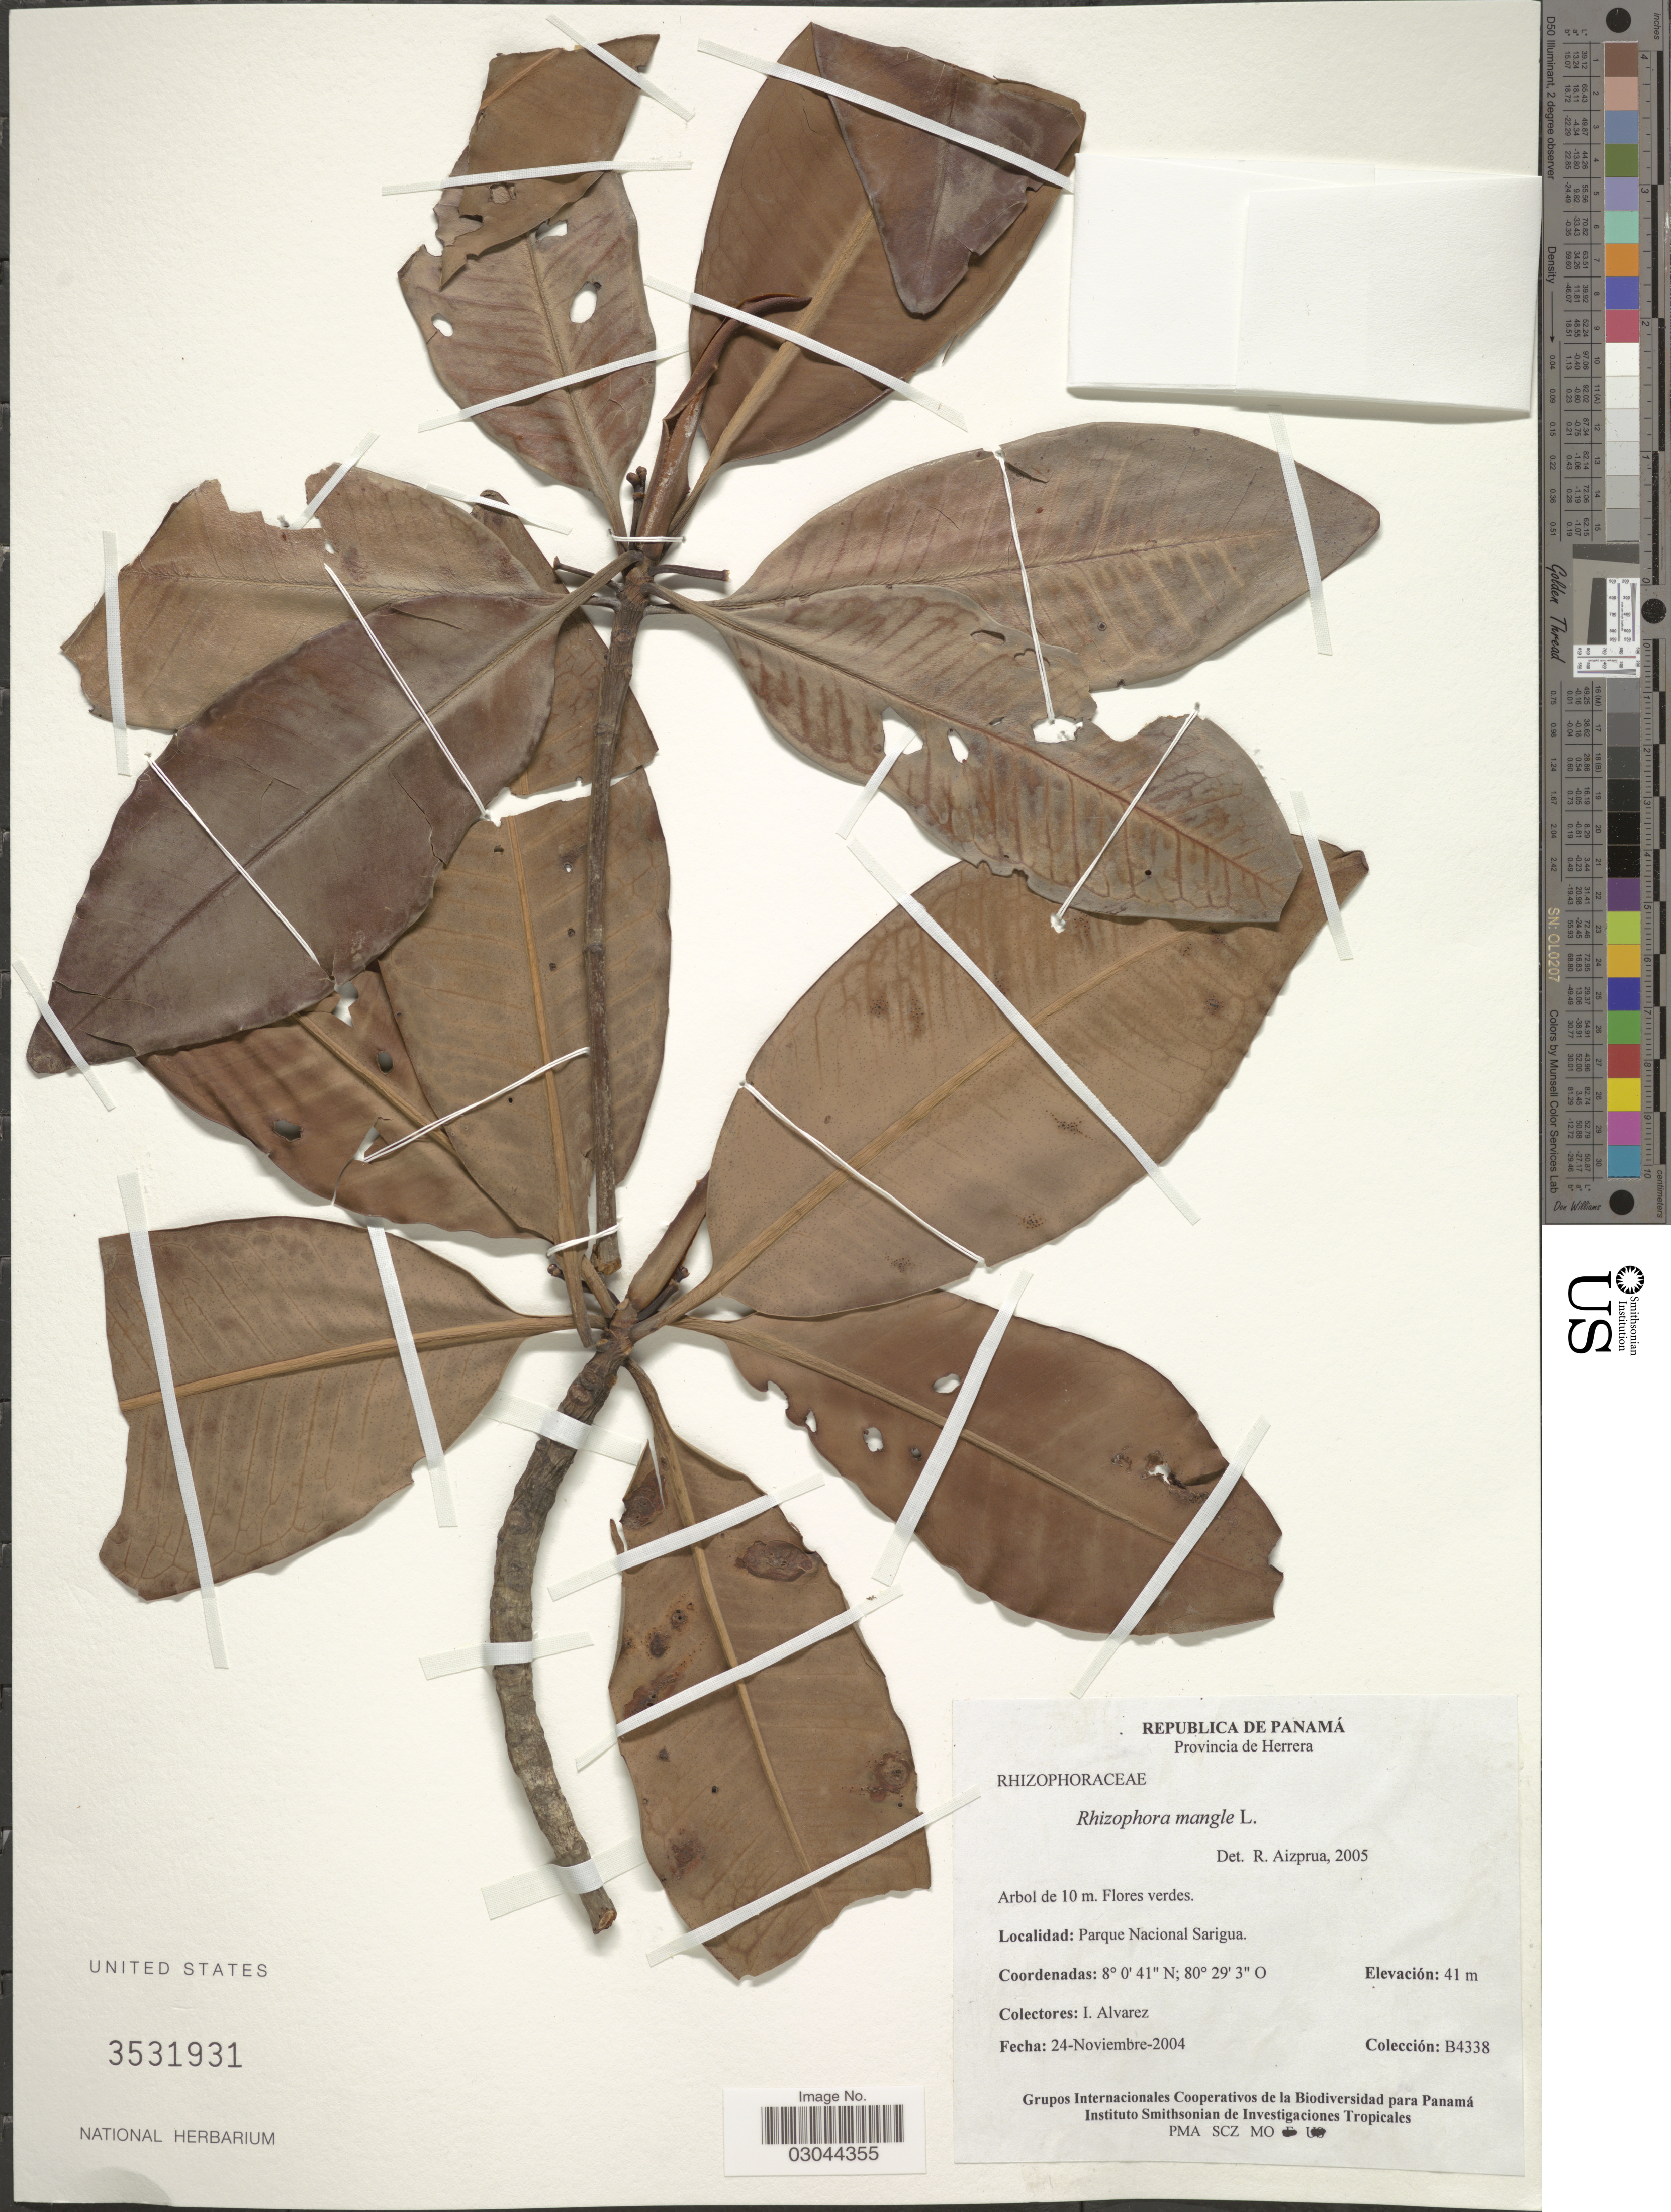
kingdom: Plantae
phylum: Tracheophyta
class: Magnoliopsida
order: Malpighiales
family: Rhizophoraceae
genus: Rhizophora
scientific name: Rhizophora mangle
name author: L.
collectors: I. Alvarez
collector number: B4338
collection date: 2004-11-24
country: Panama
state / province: Herrera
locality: Provincia de Herrera. Parque Nacional Sarigua.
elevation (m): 41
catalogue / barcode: US 3531931